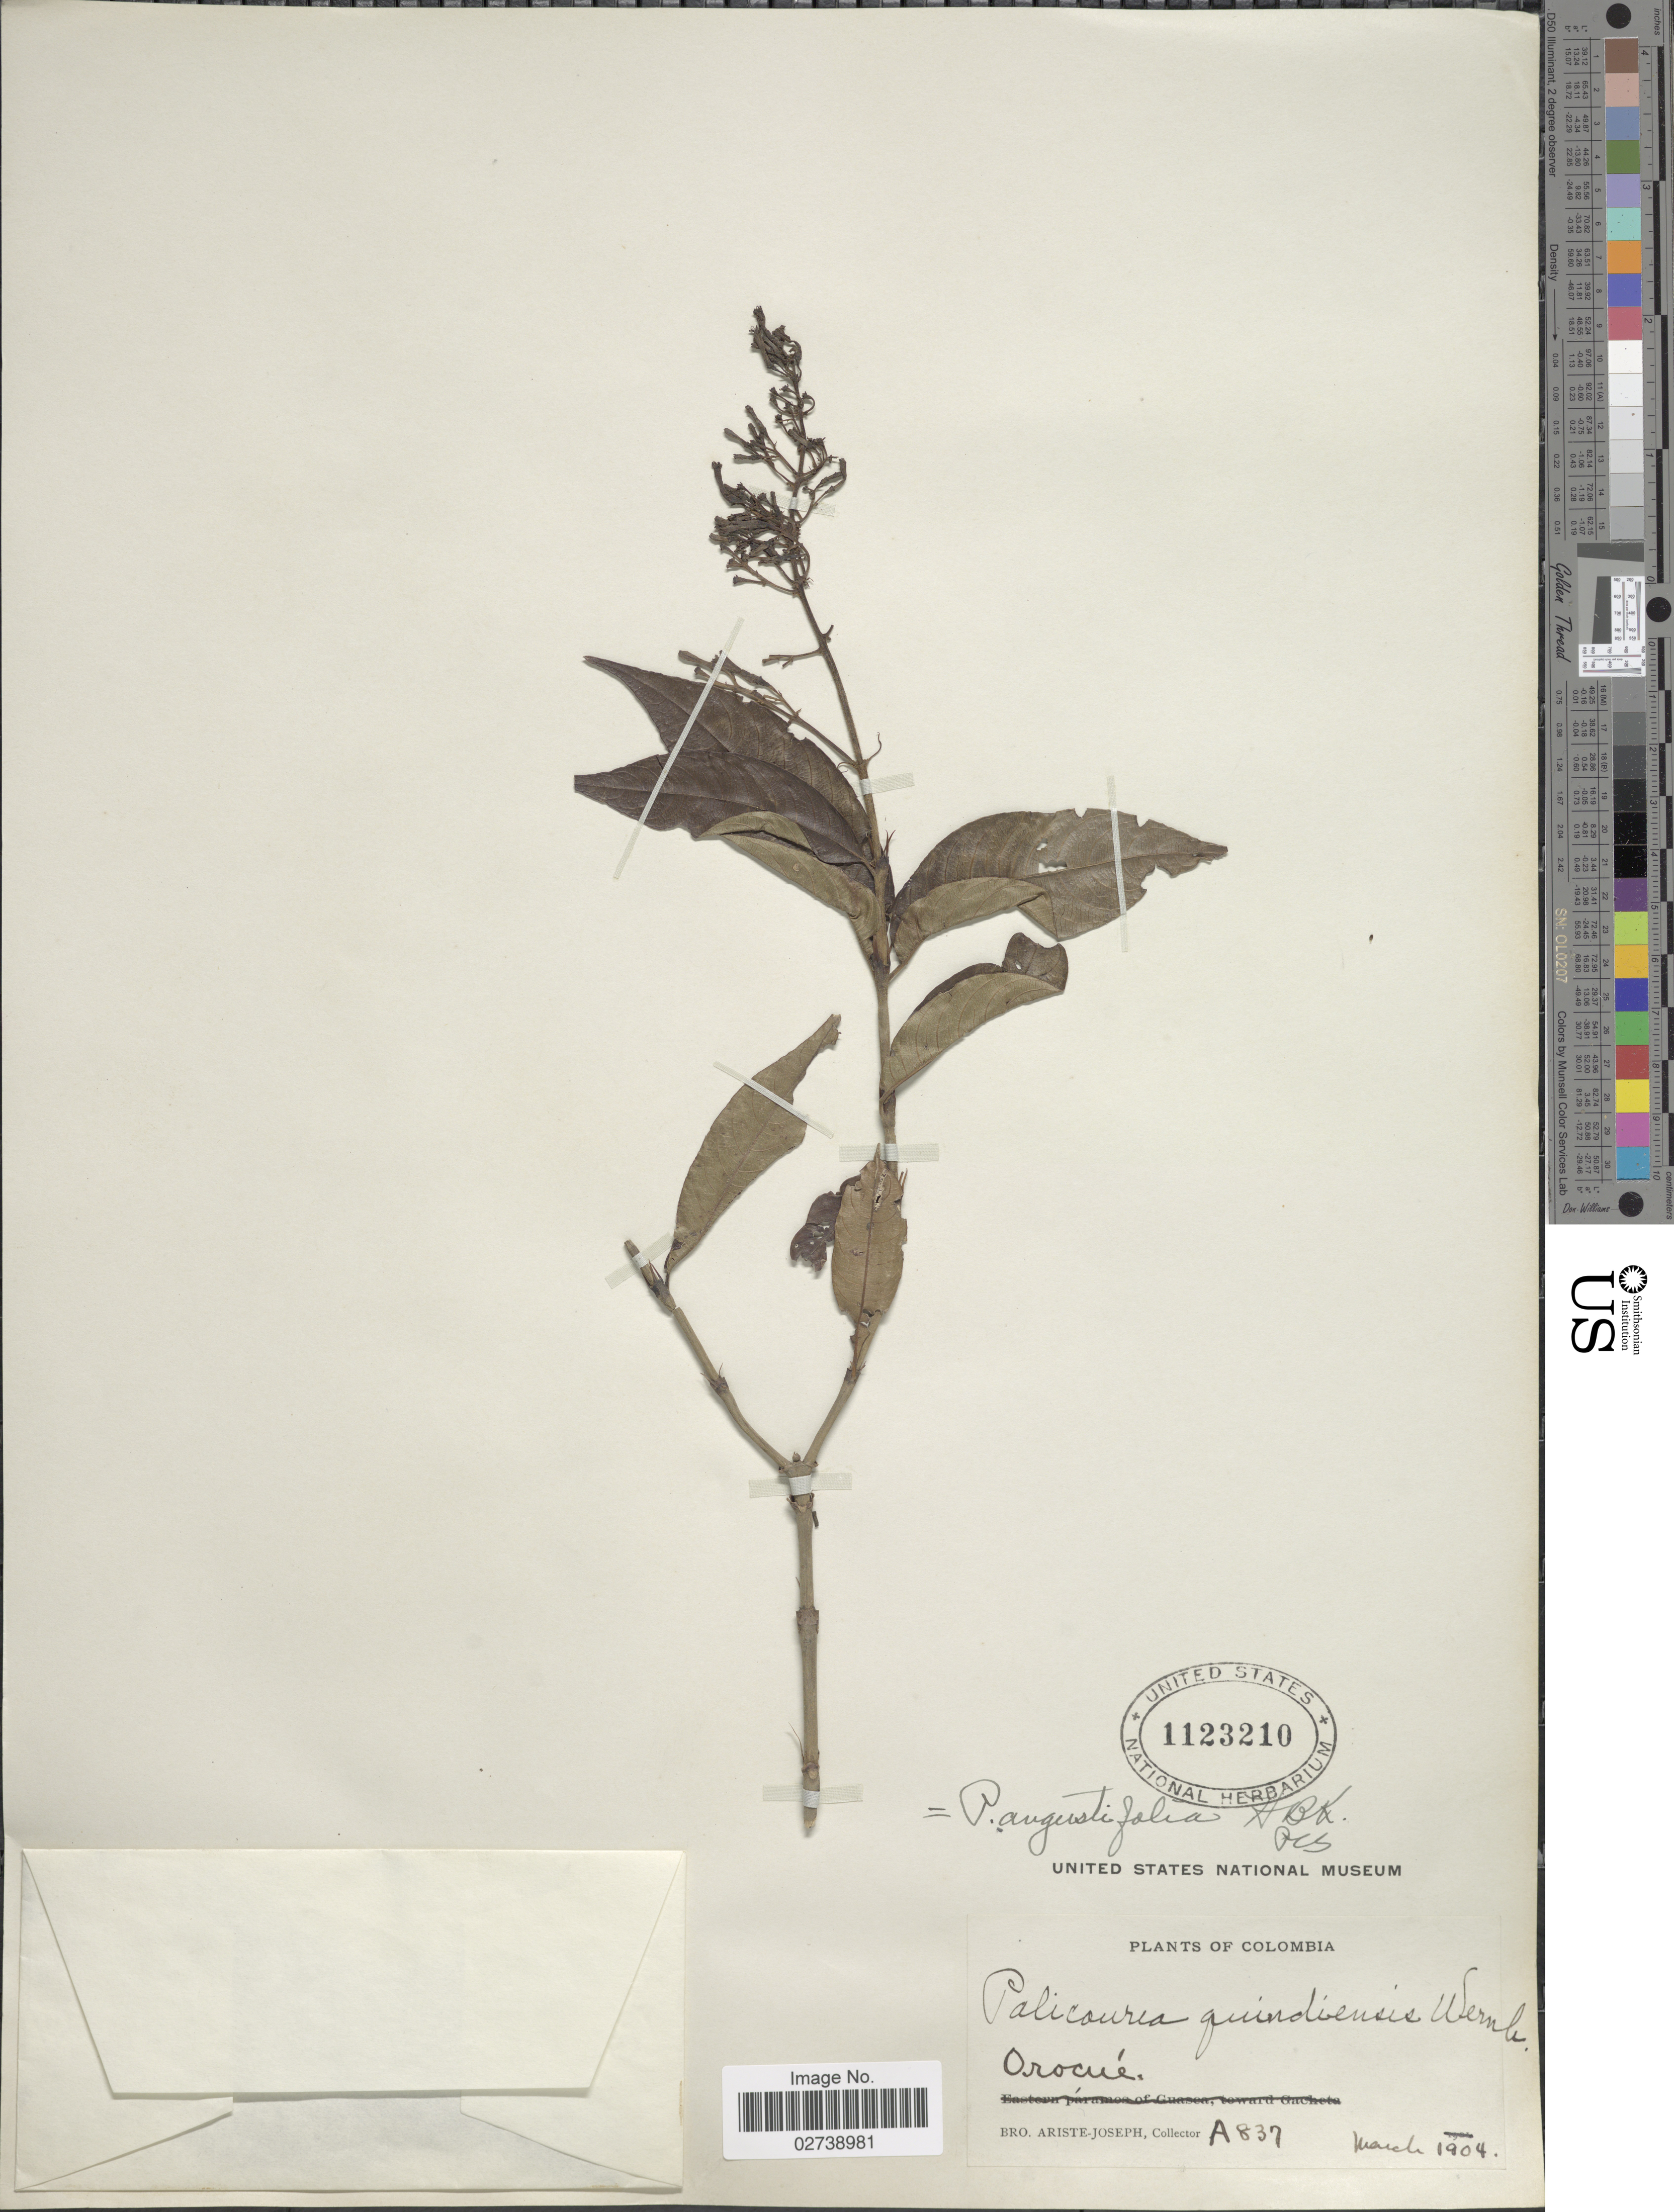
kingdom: Plantae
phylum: Tracheophyta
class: Magnoliopsida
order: Gentianales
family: Rubiaceae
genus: Palicourea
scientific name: Palicourea angustifolia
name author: Kunth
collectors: Bro. Ariste-Joseph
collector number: A837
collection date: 1904-03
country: Colombia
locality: Orocue.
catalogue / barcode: US 1123210